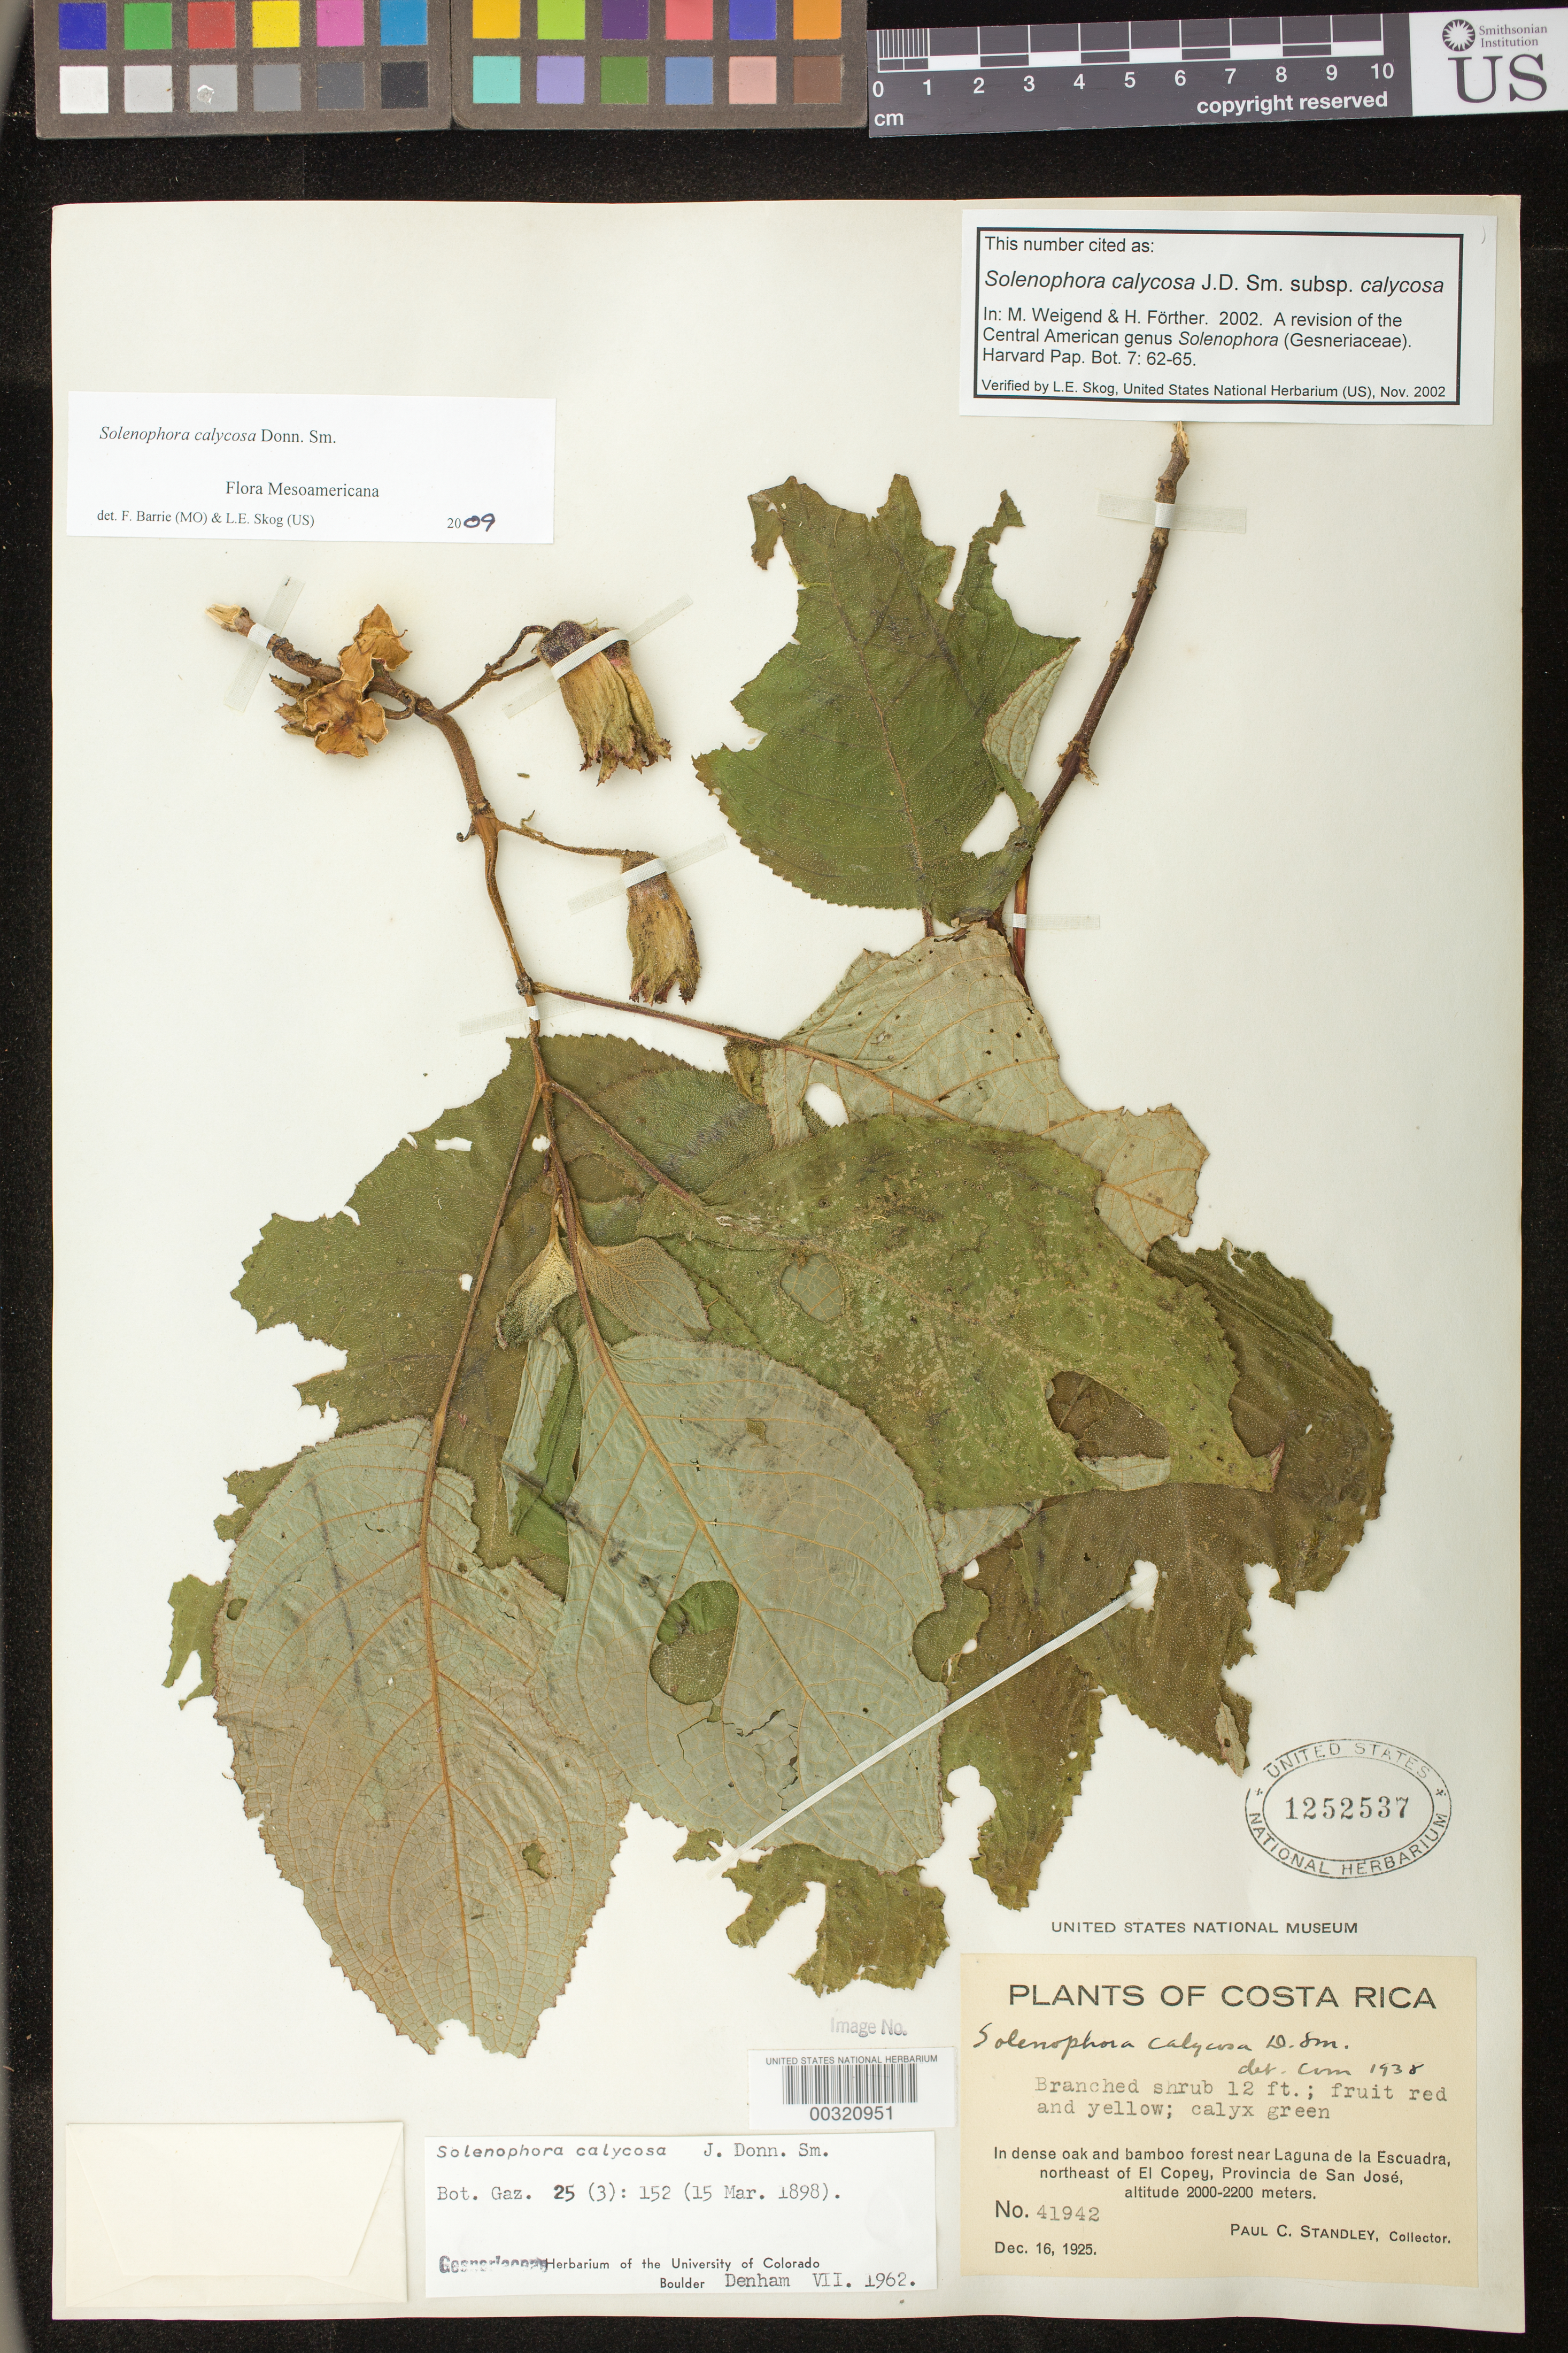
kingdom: Plantae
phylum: Tracheophyta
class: Magnoliopsida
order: Lamiales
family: Gesneriaceae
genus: Solenophora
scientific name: Solenophora calycosa Donn. Sm. subsp. calycosa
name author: (Donn. Sm.) Donn. Sm.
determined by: Skog, Laurence E.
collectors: P. C. Standley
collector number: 41942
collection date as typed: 16 Dec 1925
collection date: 1925-12-16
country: Costa Rica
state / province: San José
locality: Near Laguna de La Escuadra, northeast of El Copey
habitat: In dense oak and bamboo forest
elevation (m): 2000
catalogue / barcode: US 1252537